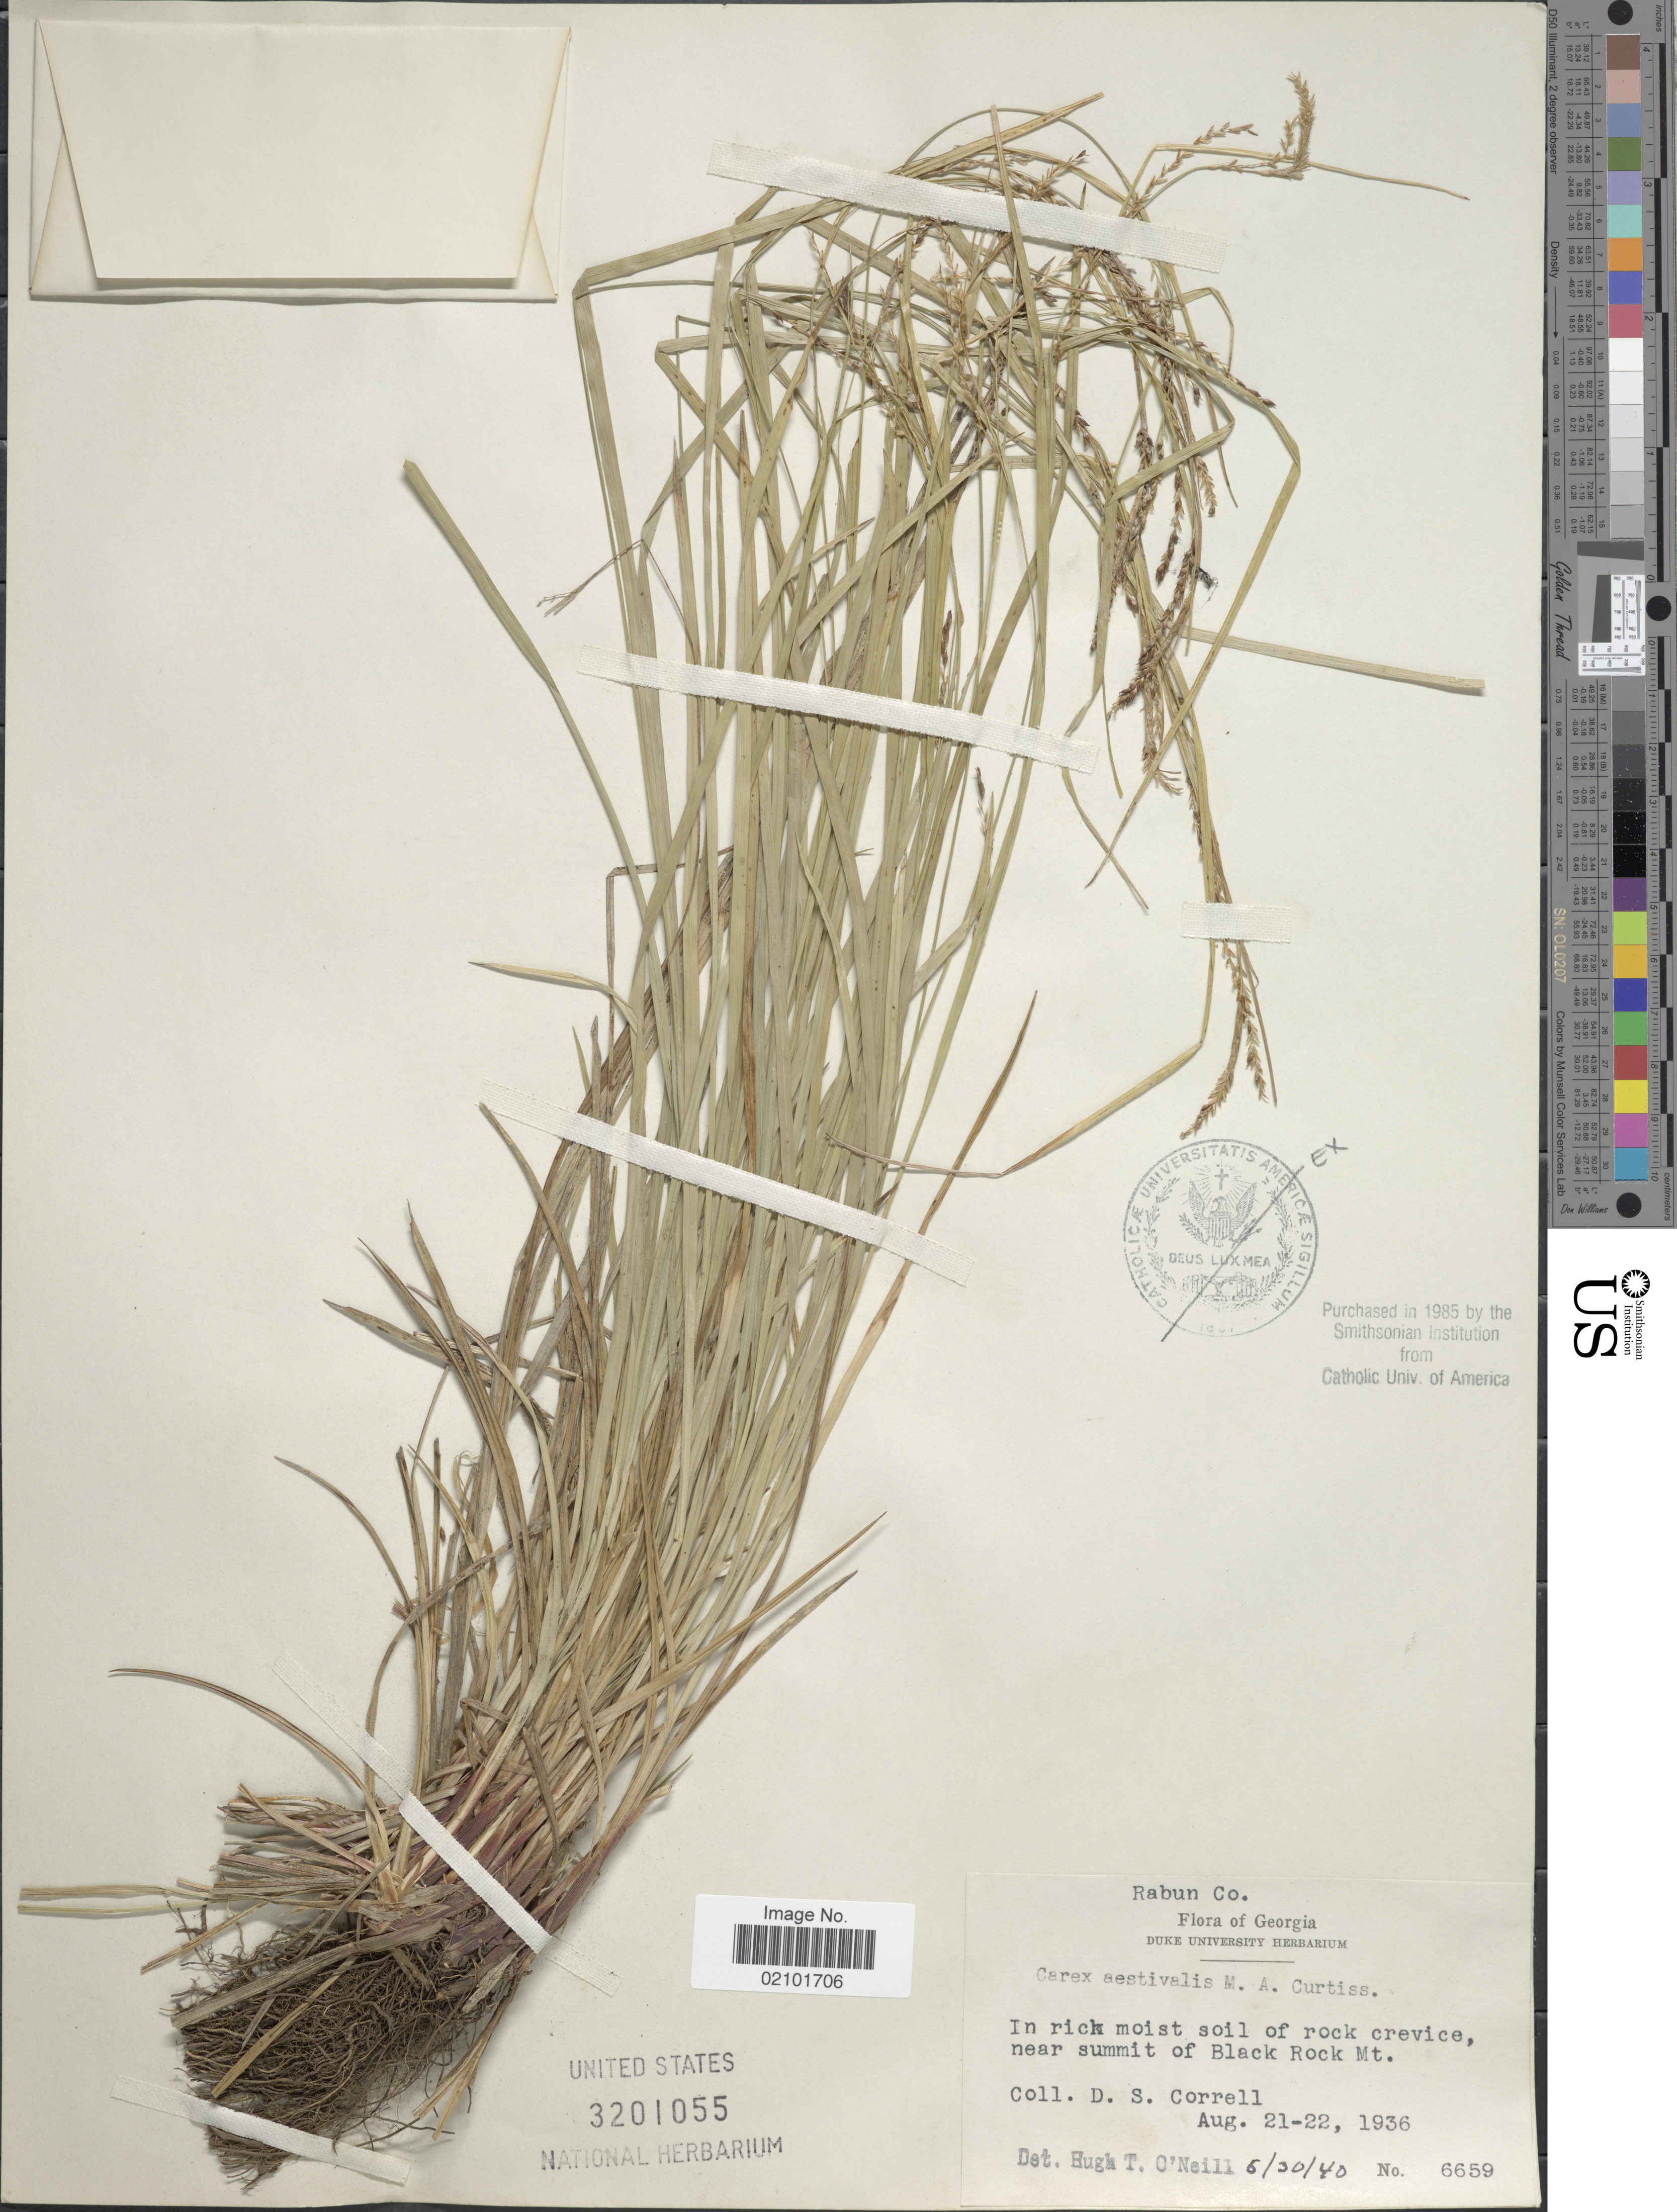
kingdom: Plantae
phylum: Tracheophyta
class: Liliopsida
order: Poales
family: Cyperaceae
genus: Carex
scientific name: Carex aestivalis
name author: M.A. Curtis ex A. Gray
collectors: D. S. Correll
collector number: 6659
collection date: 1936-08-21/1936-08-22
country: United States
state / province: Georgia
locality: Rabun Co. near summit of Black Rock Mt.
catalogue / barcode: US 3201055